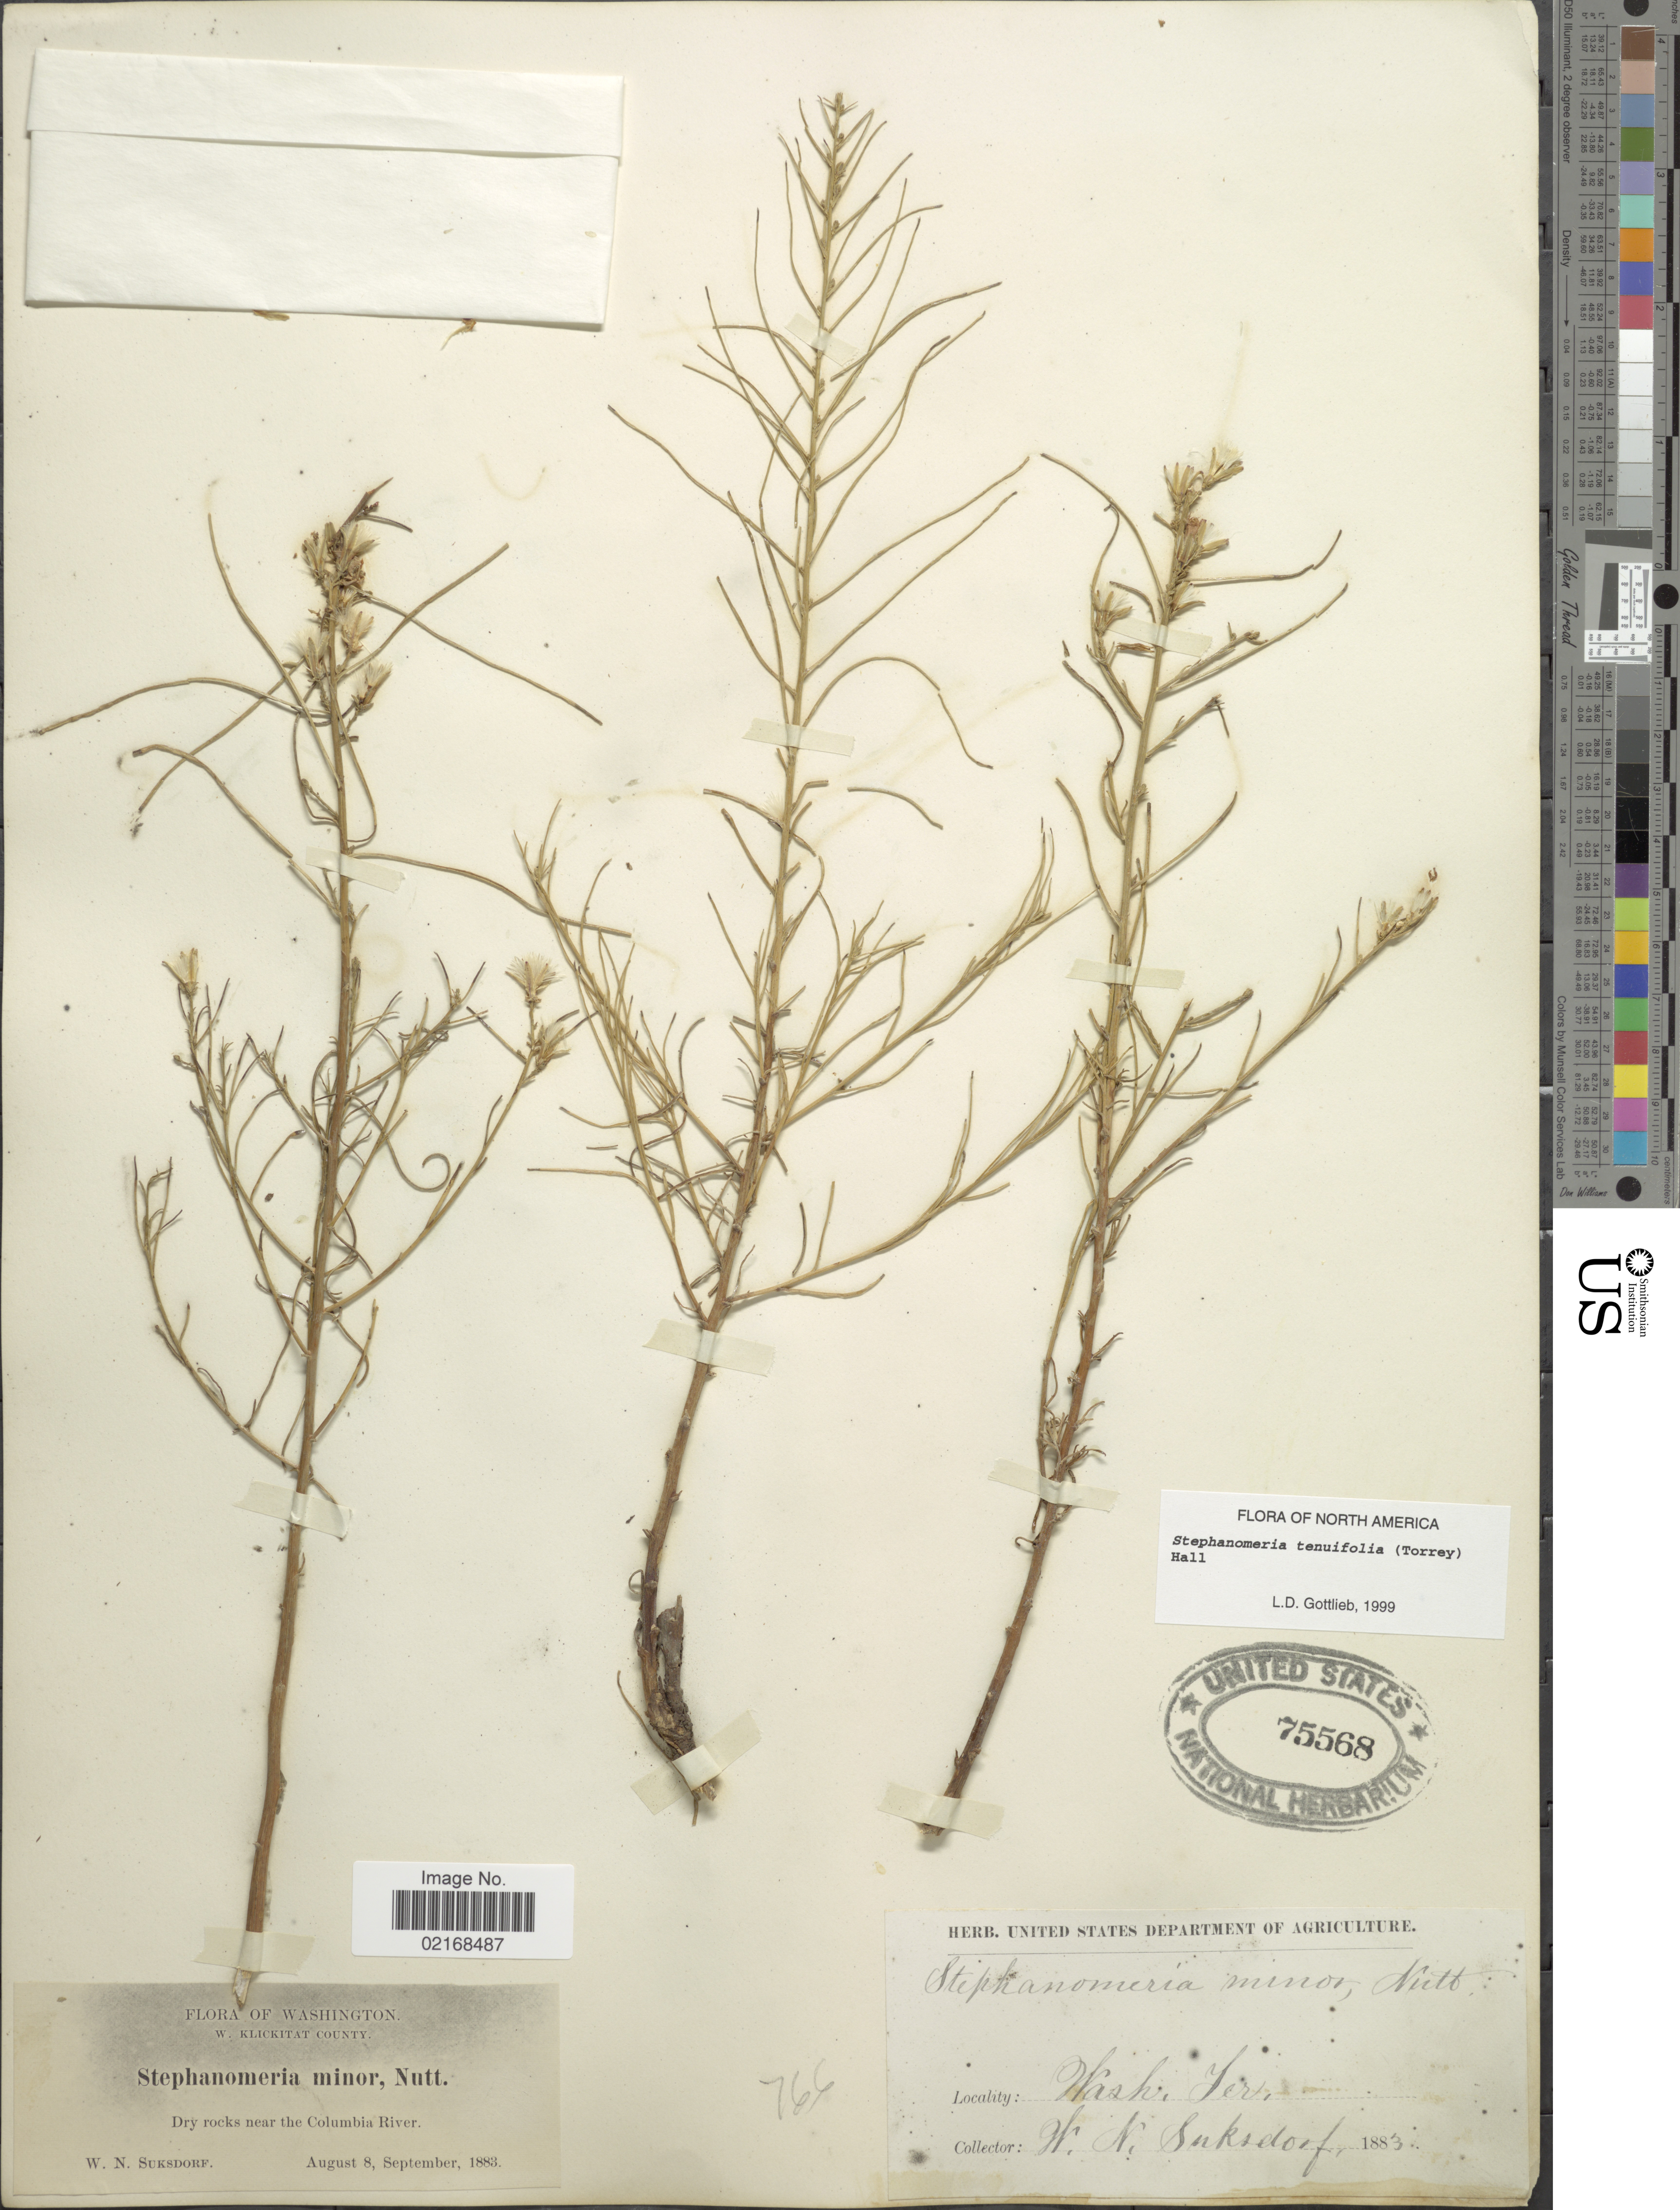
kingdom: Plantae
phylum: Tracheophyta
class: Magnoliopsida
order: Asterales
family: Asteraceae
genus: Stephanomeria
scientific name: Stephanomeria tenuifolia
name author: (Torr.) H.M. Hall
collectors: W. N. Suksdorf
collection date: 1883-08-08/1883-09-08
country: United States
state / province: Washington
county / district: Klickitat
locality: W. Klickitat County, Dry rocks near the Columbia River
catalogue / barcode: US 75568